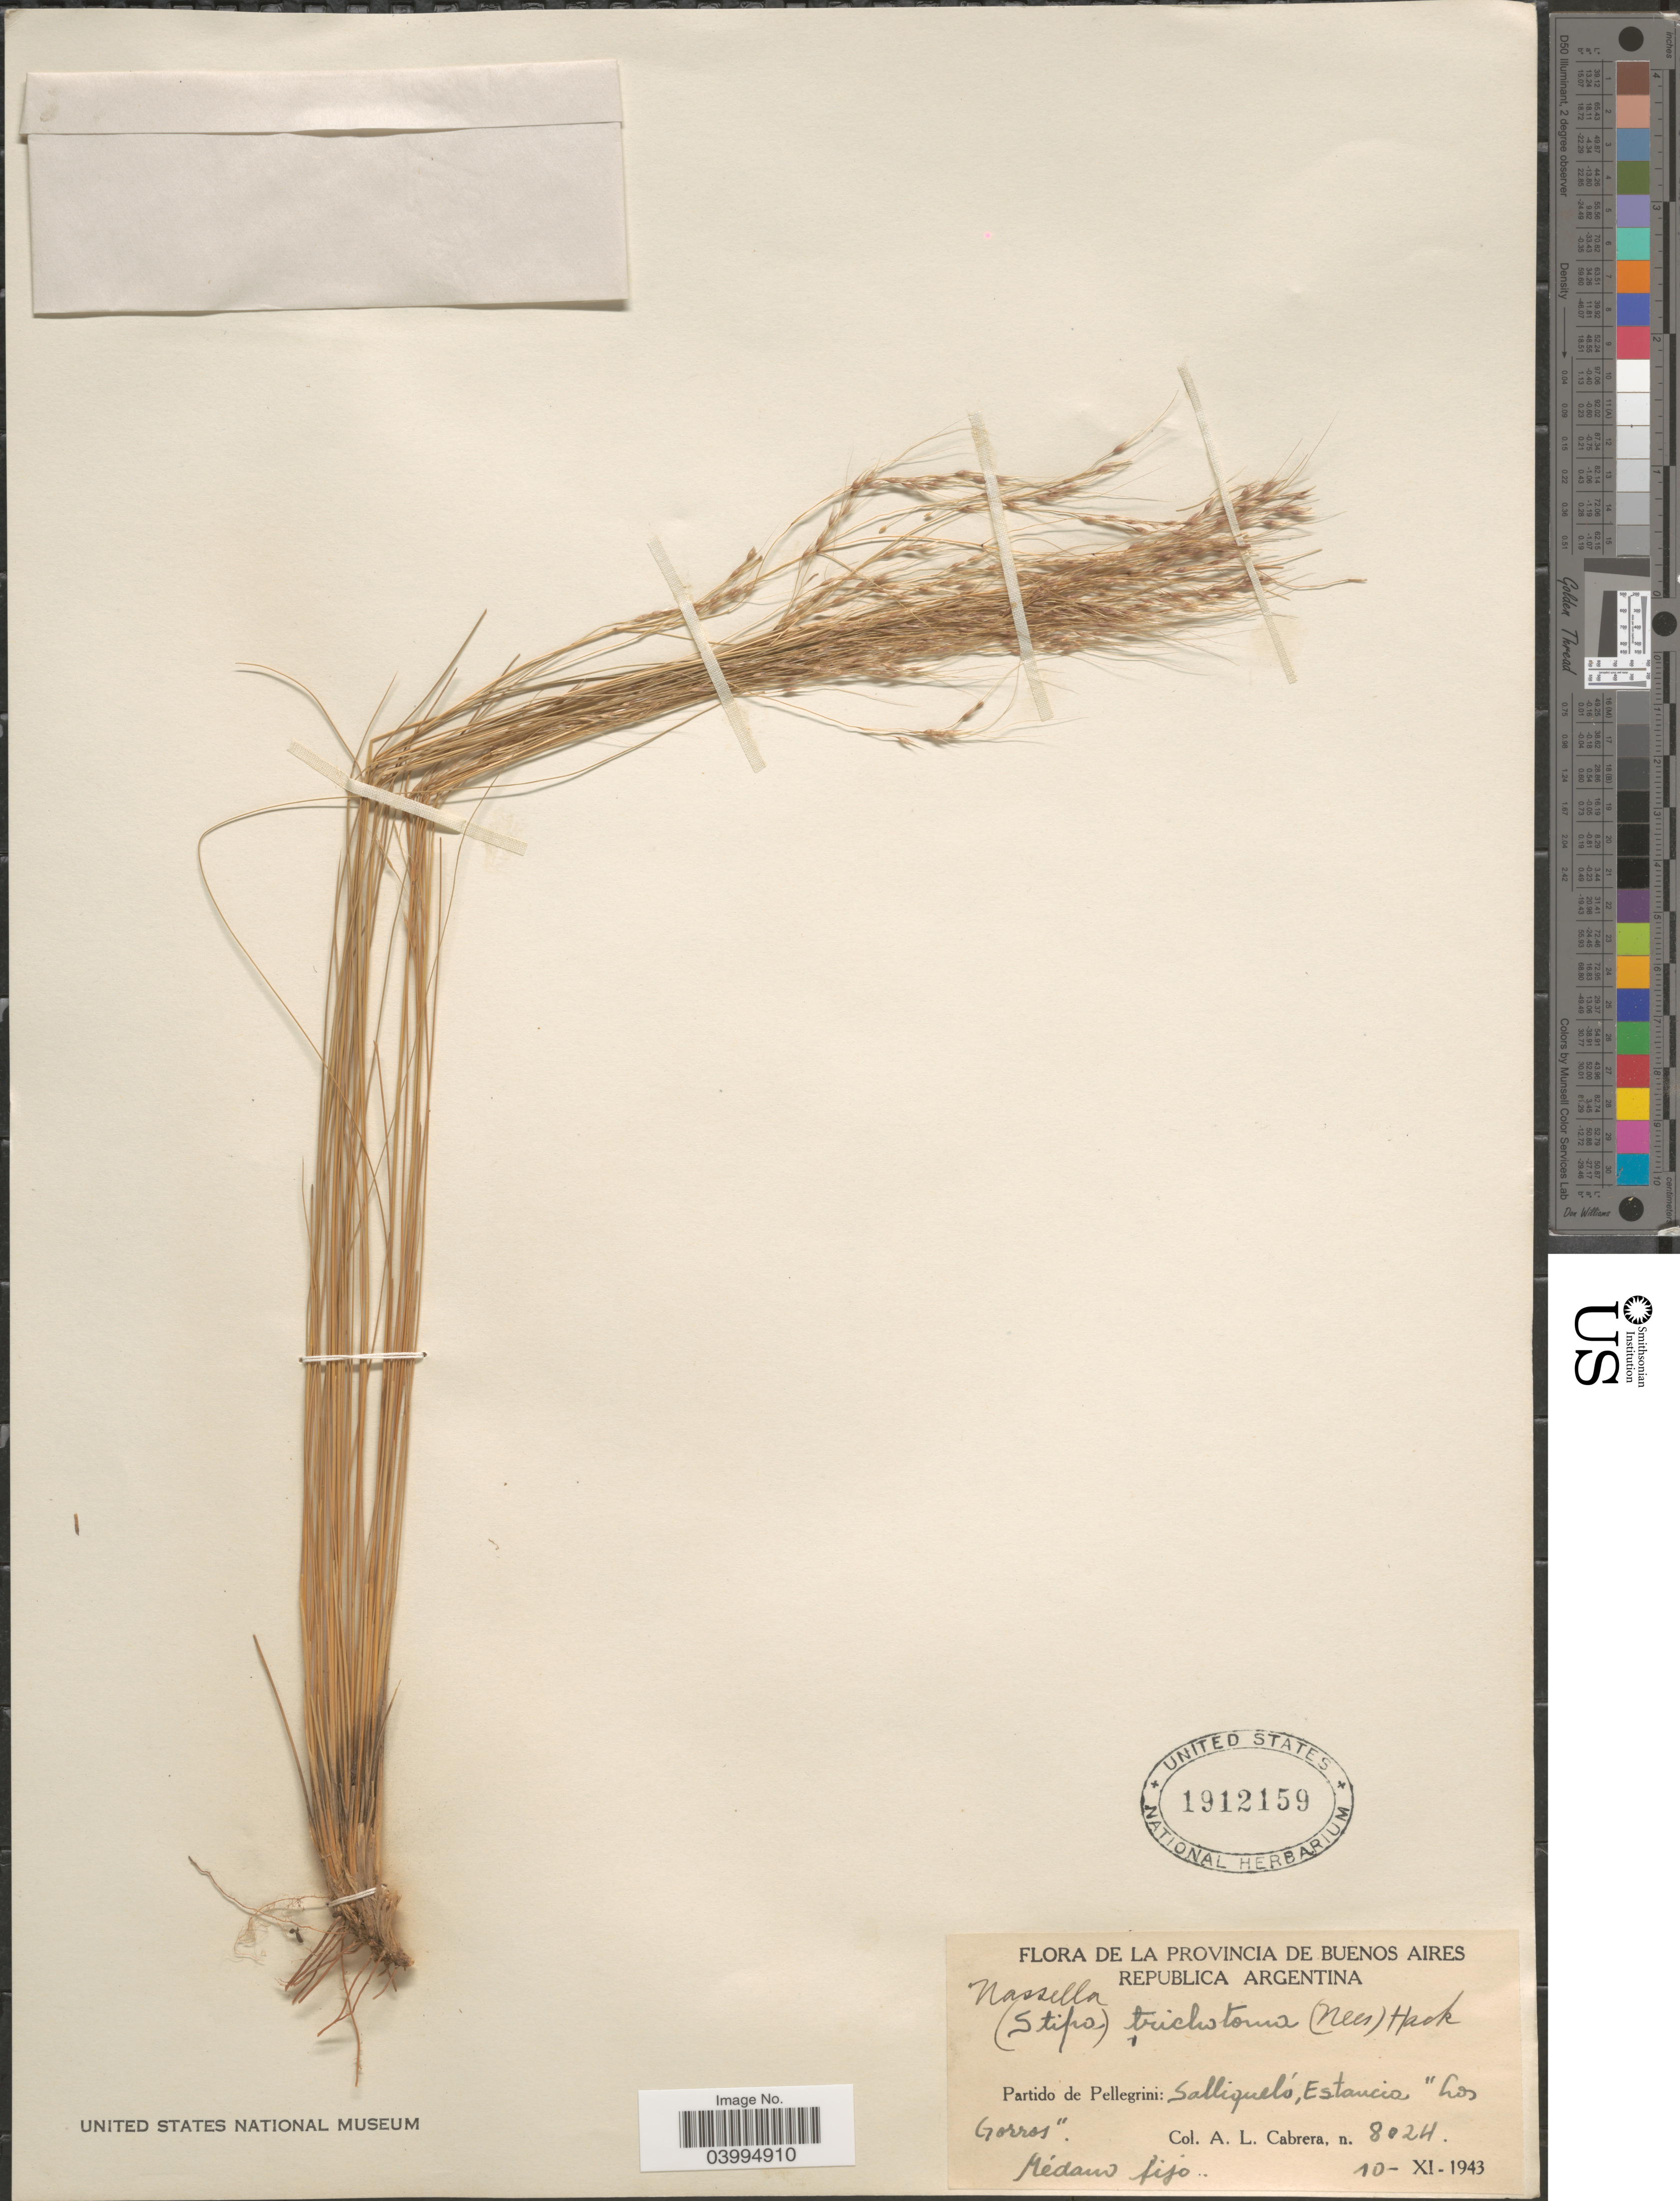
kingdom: Plantae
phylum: Tracheophyta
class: Liliopsida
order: Poales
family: Poaceae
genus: Nassella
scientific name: Nassella trichotoma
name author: (Ness) Hack. ex Arechav.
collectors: A. L. Cabrera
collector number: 8024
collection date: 1943-11-10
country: Argentina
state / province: Buenos Aires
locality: Republica Argentina. Partido de Pellegrini: Salliqueló, Estancia "Los Gorros".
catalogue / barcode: US 1912159